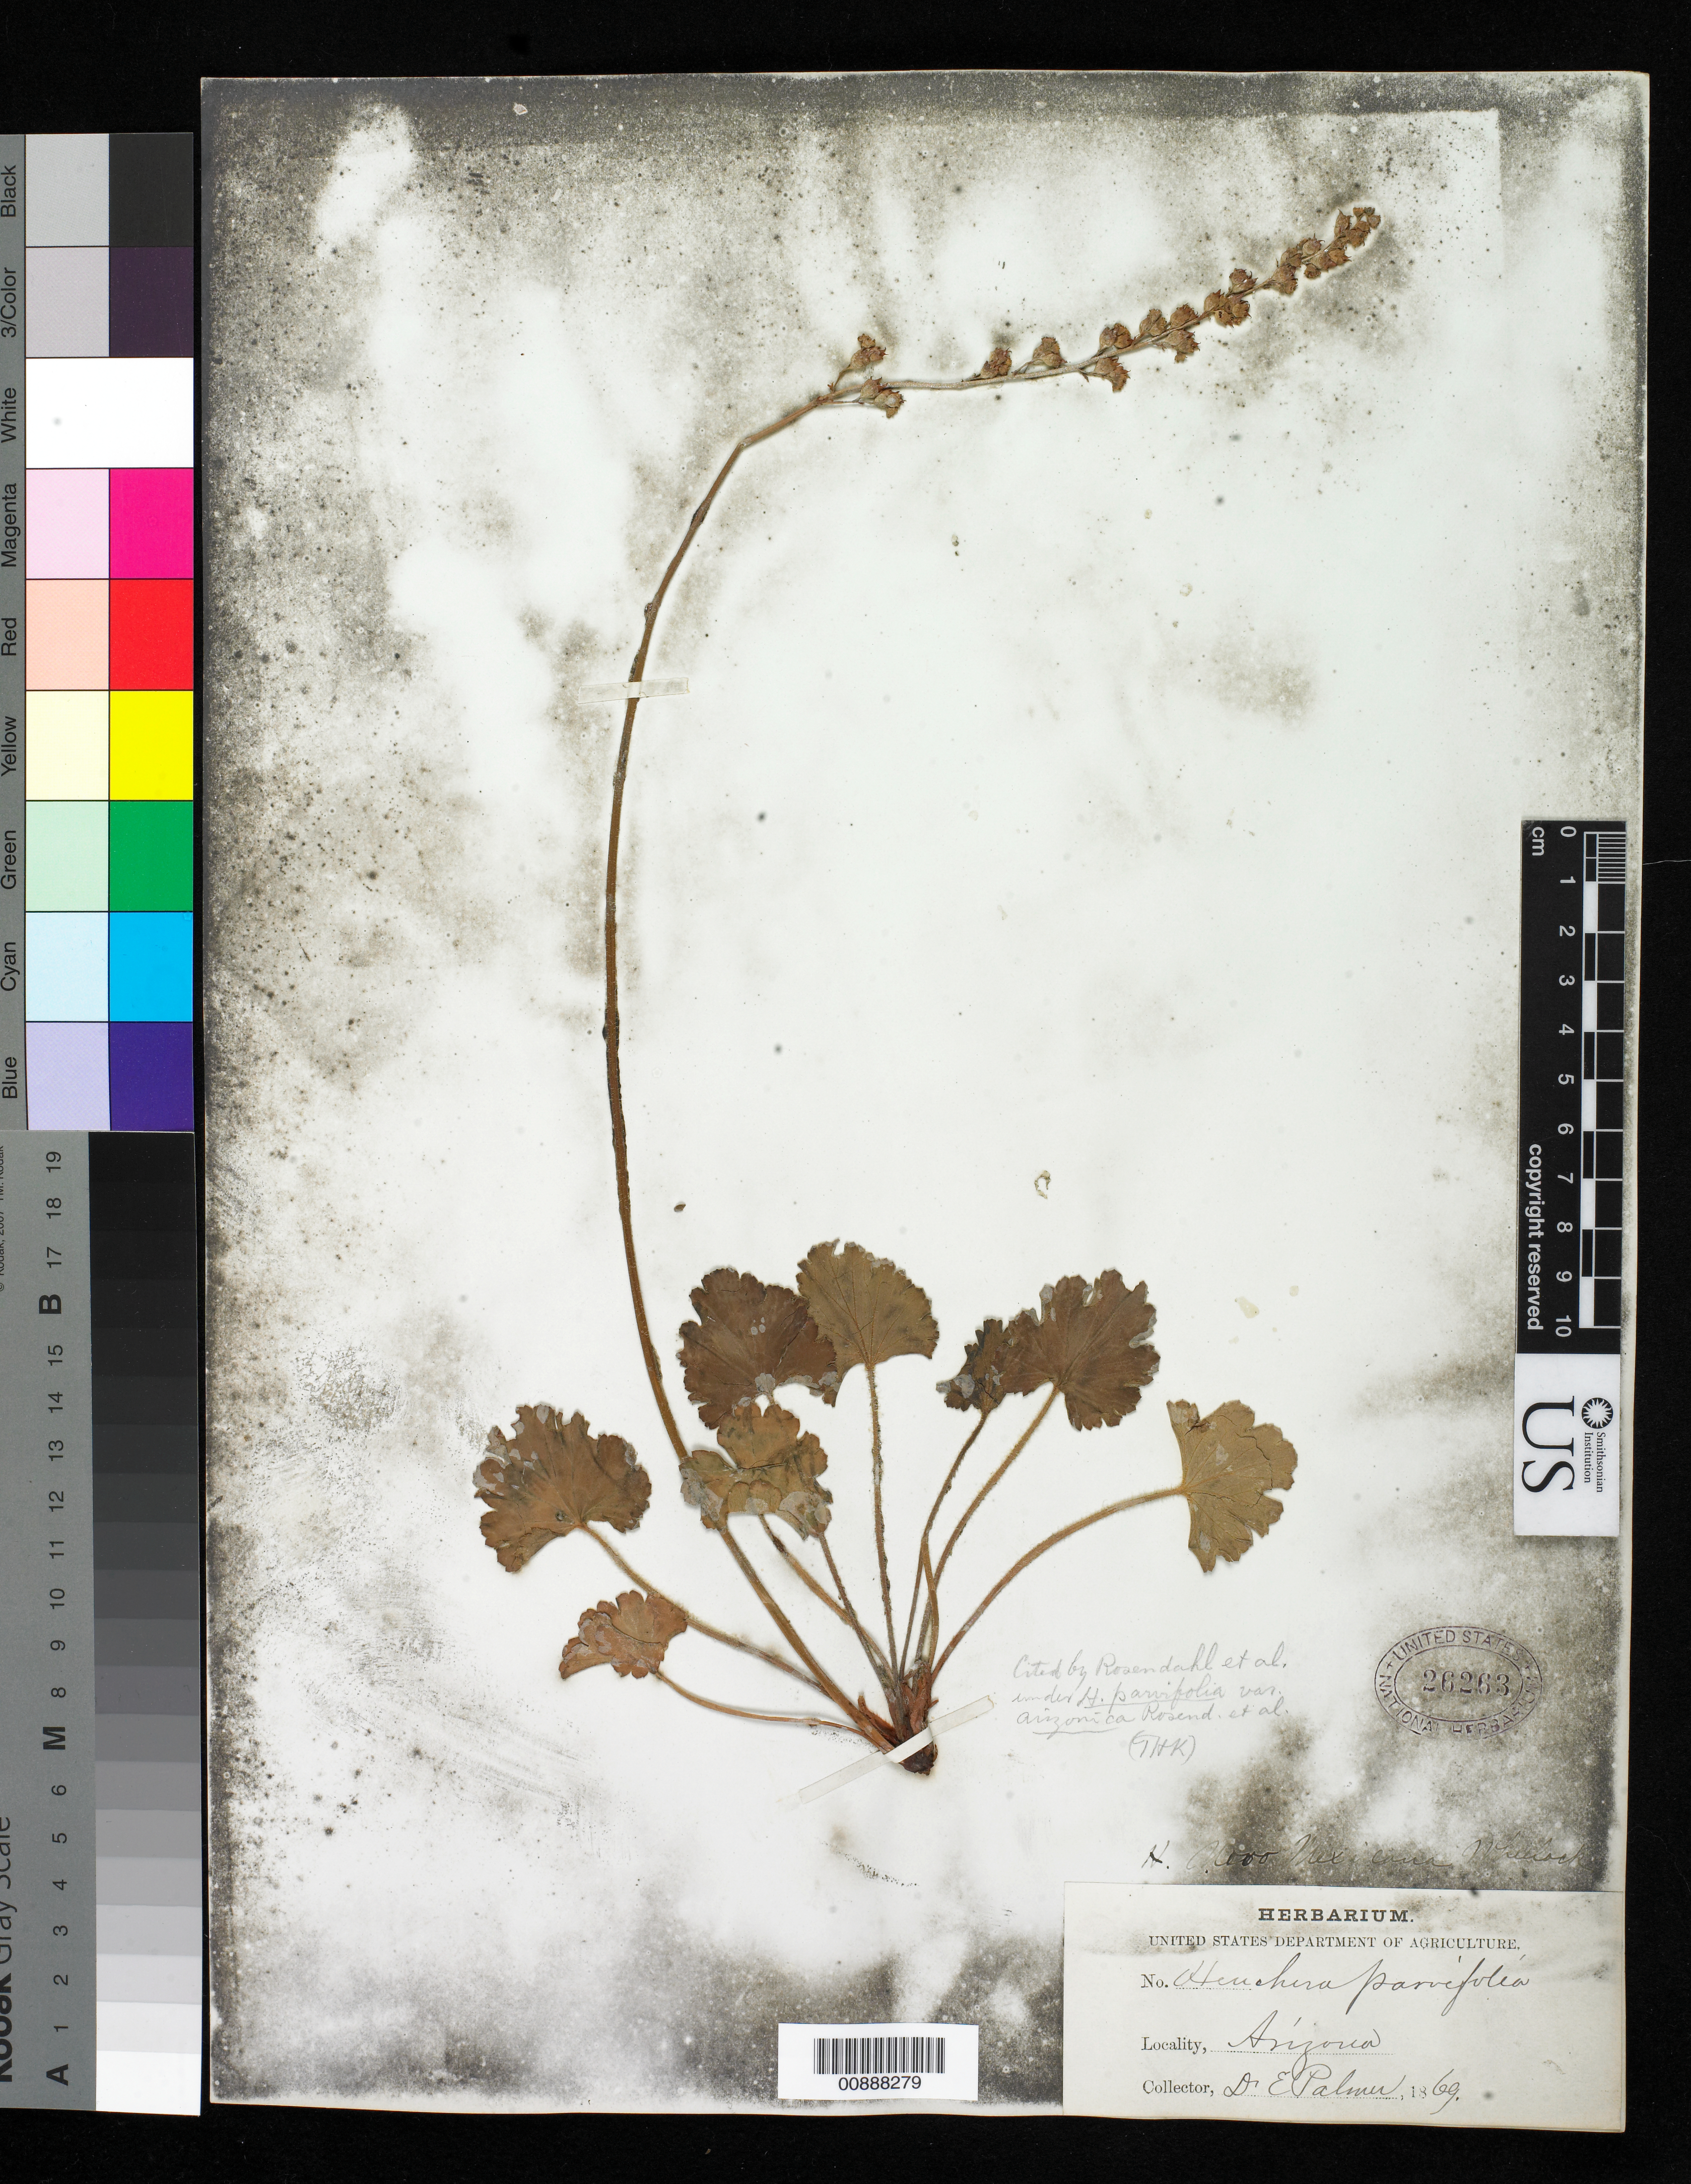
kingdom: Plantae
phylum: Tracheophyta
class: Magnoliopsida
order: Saxifragales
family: Saxifragaceae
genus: Heuchera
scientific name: Heuchera parvifolia var. arizonica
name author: (Nutt. ex Torr. & A. Gray) Rosend. et al.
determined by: Kearney, T. H.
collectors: E. Palmer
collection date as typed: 1869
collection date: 1869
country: United States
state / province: Arizona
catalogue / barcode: US 26263